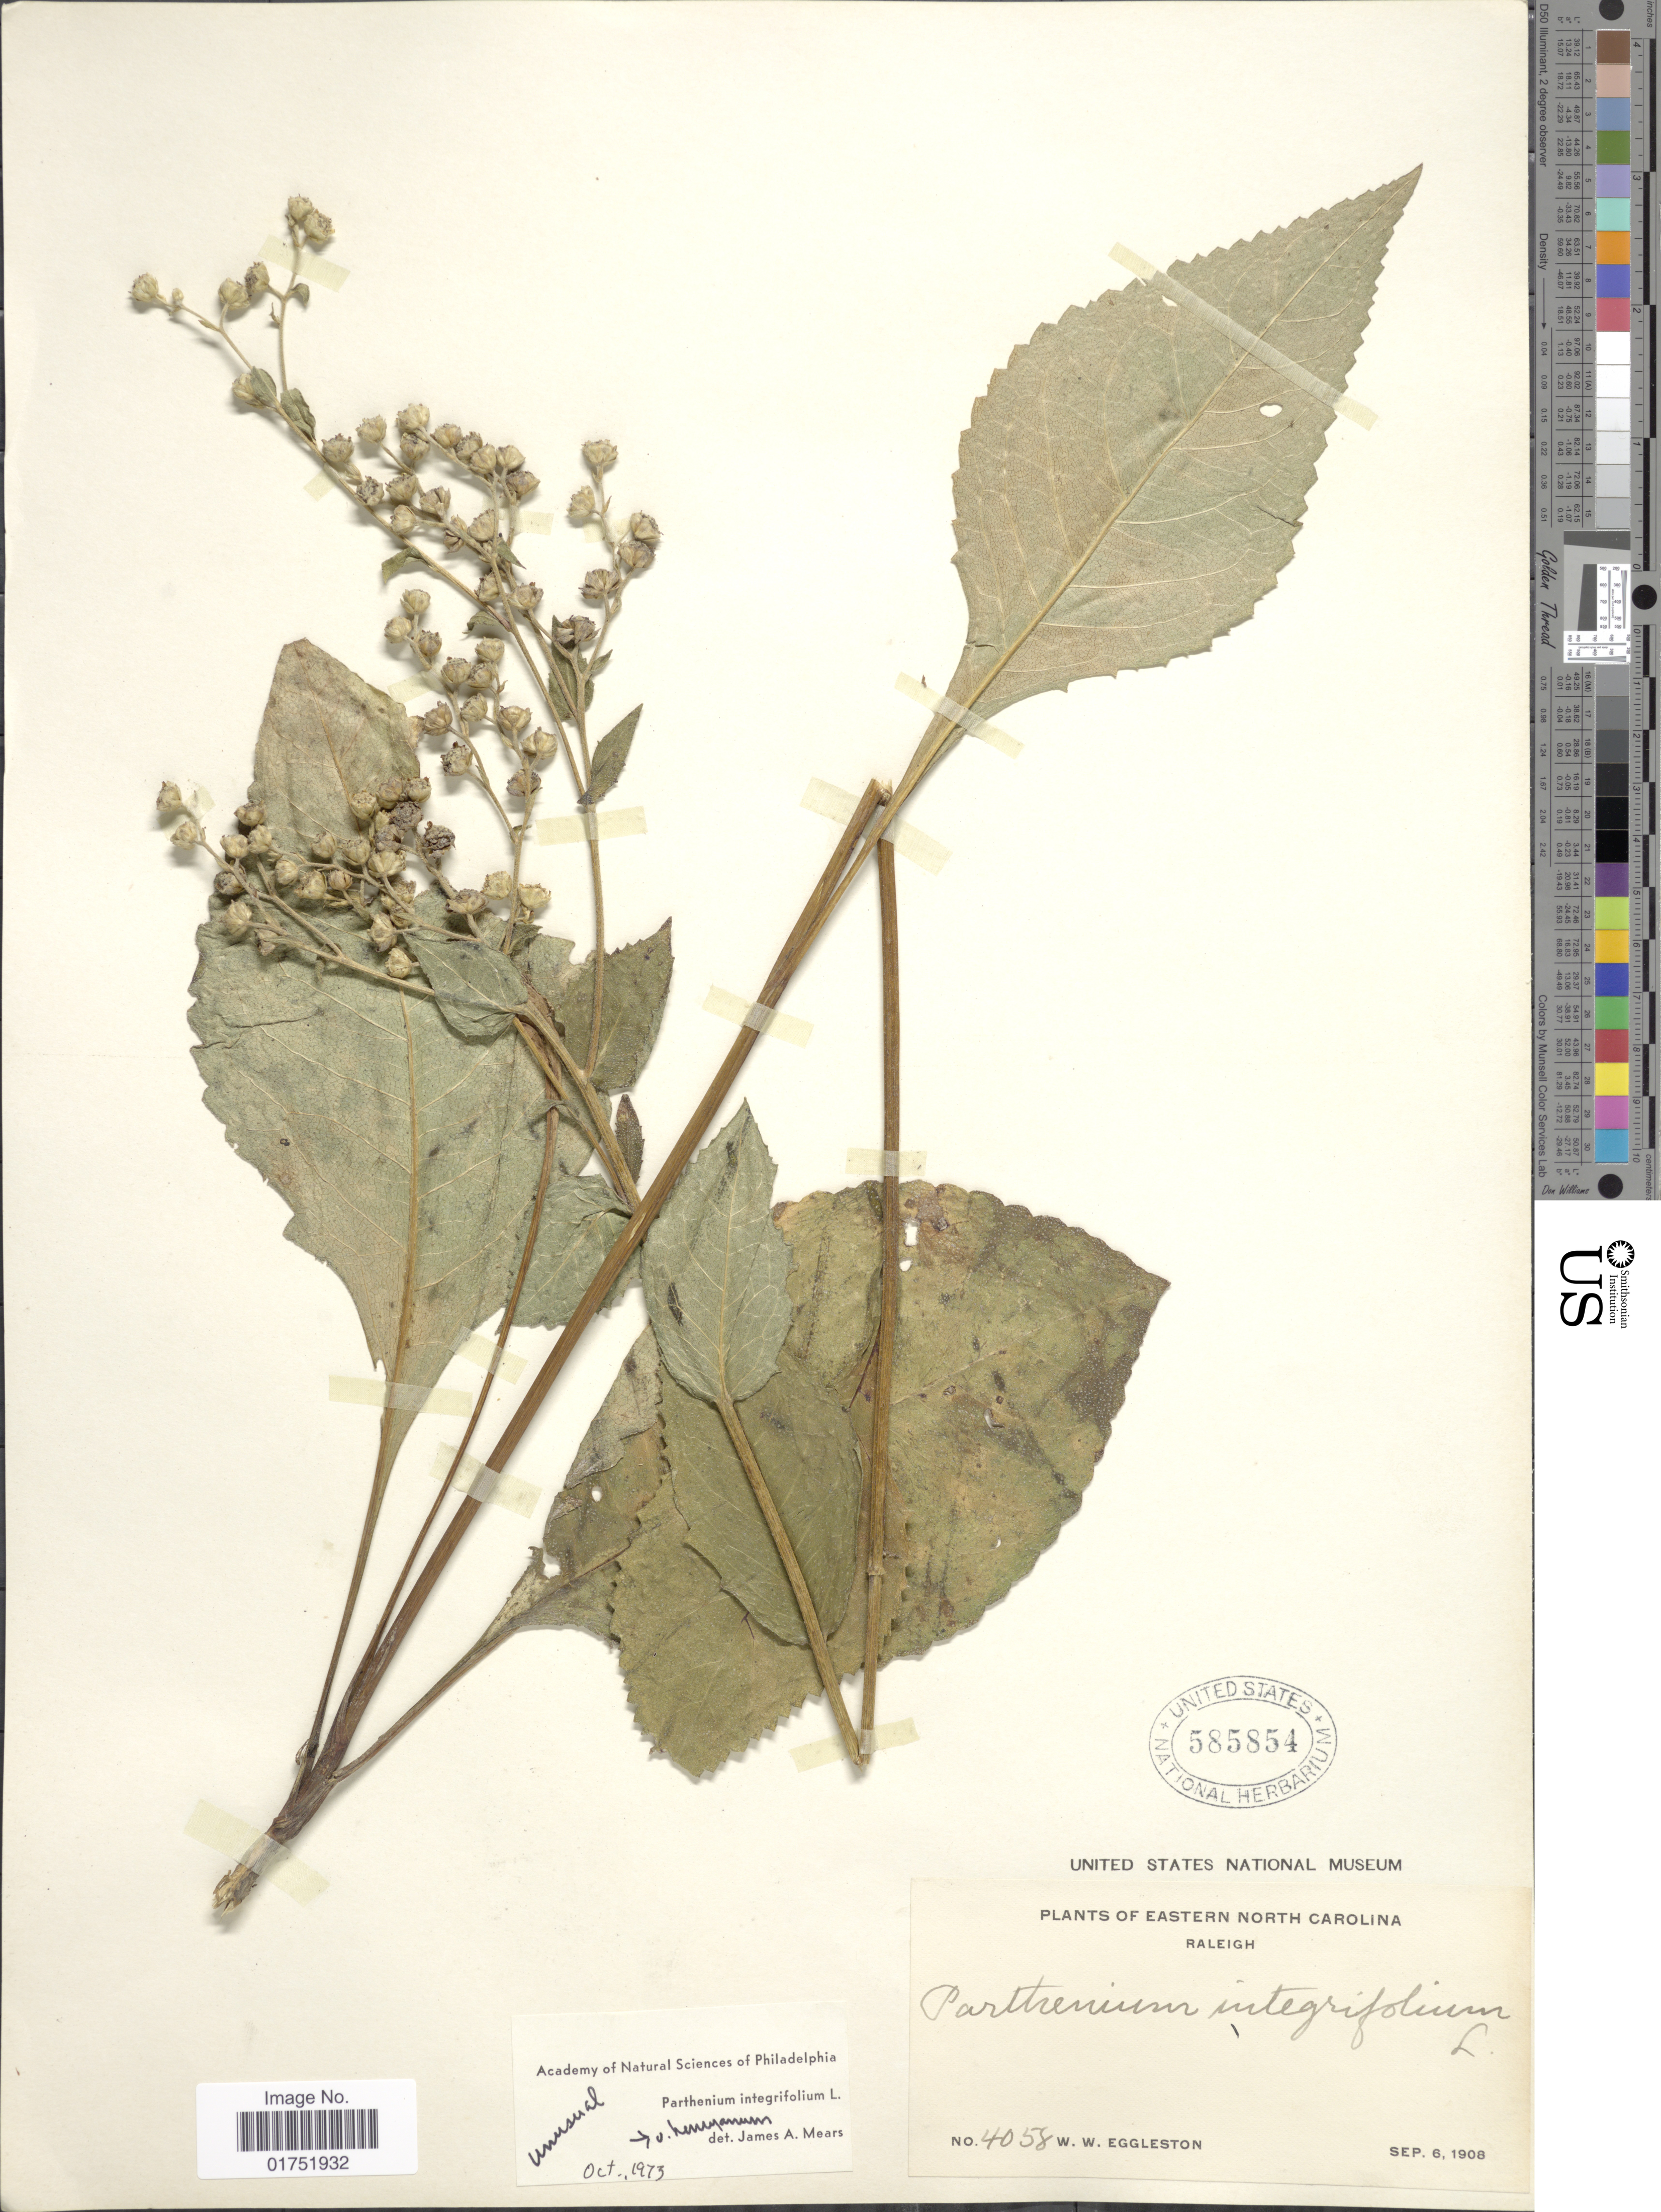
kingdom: Plantae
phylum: Tracheophyta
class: Magnoliopsida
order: Asterales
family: Asteraceae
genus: Parthenium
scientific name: Parthenium integrifolium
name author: L.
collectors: W. W. Eggleston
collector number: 4058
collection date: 1908-09-06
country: United States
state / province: North Carolina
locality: Eastern North Carolina, Raleigh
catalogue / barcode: US 585854